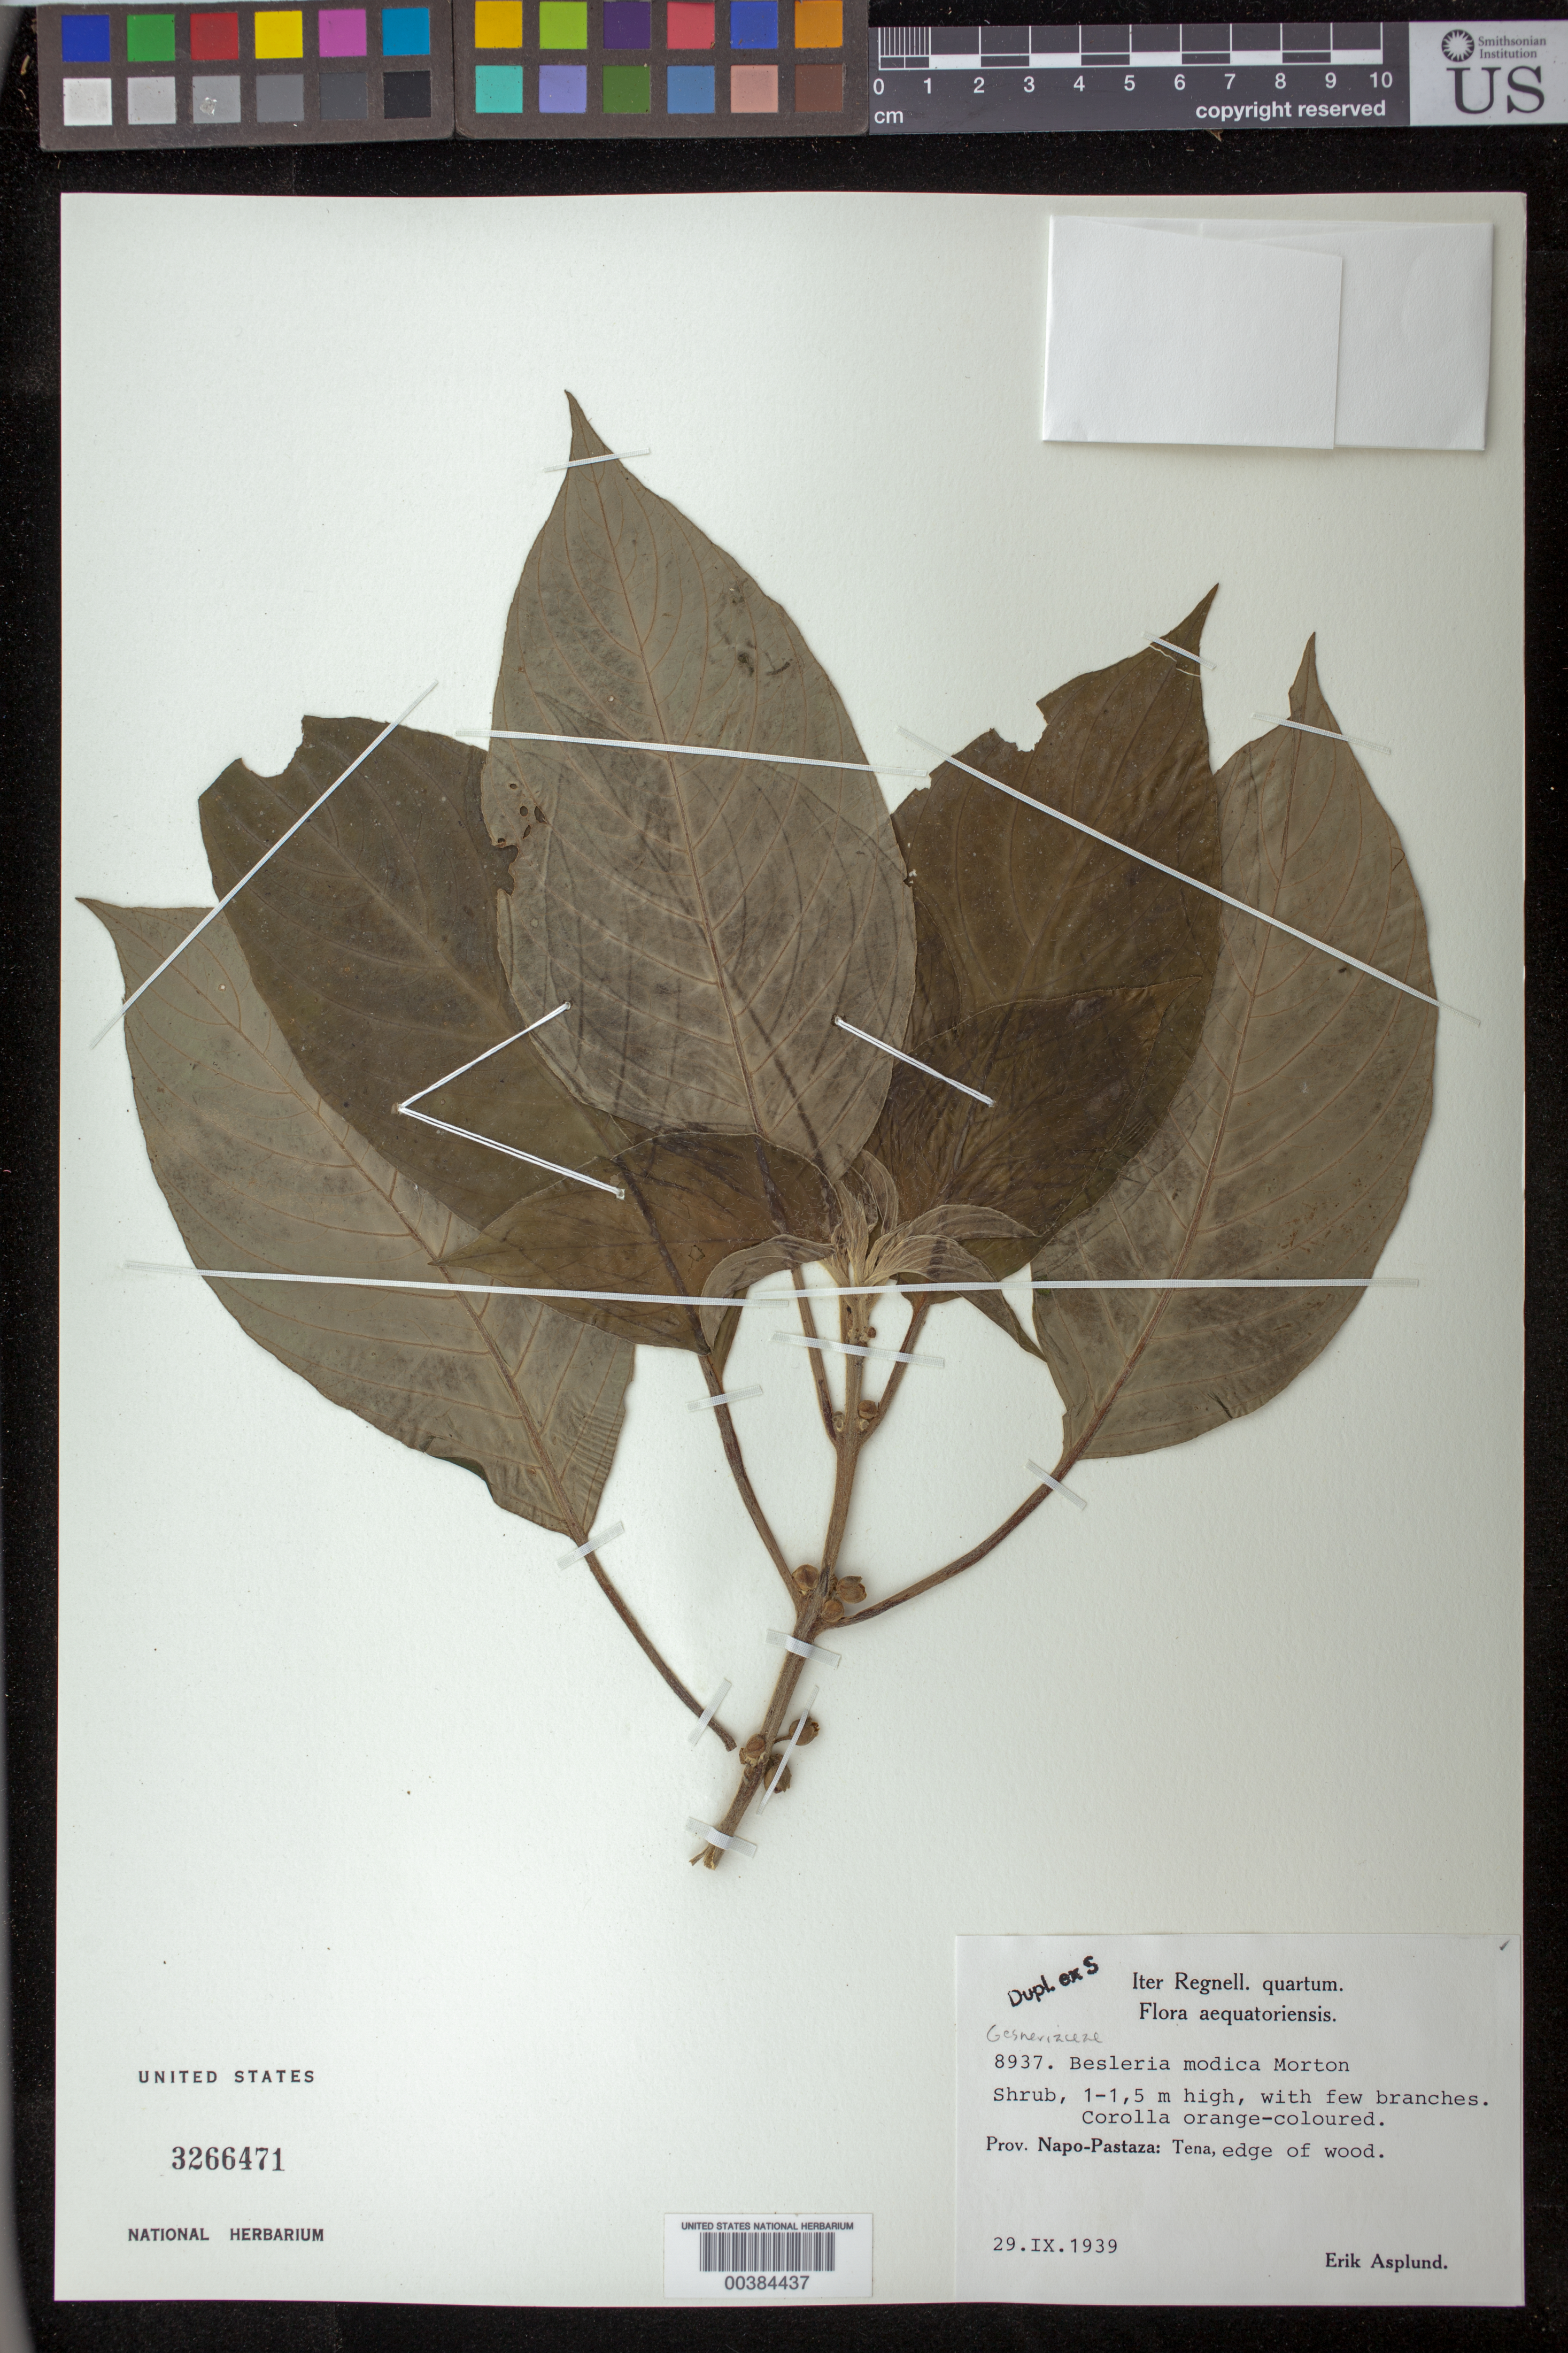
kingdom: Plantae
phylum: Tracheophyta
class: Magnoliopsida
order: Lamiales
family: Gesneriaceae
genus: Besleria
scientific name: Besleria modica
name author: C.V. Morton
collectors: E. Asplund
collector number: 8937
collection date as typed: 29 Sep 1939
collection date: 1939-09-29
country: Ecuador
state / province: Napo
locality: Tena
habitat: Edge of wood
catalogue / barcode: US 3266471